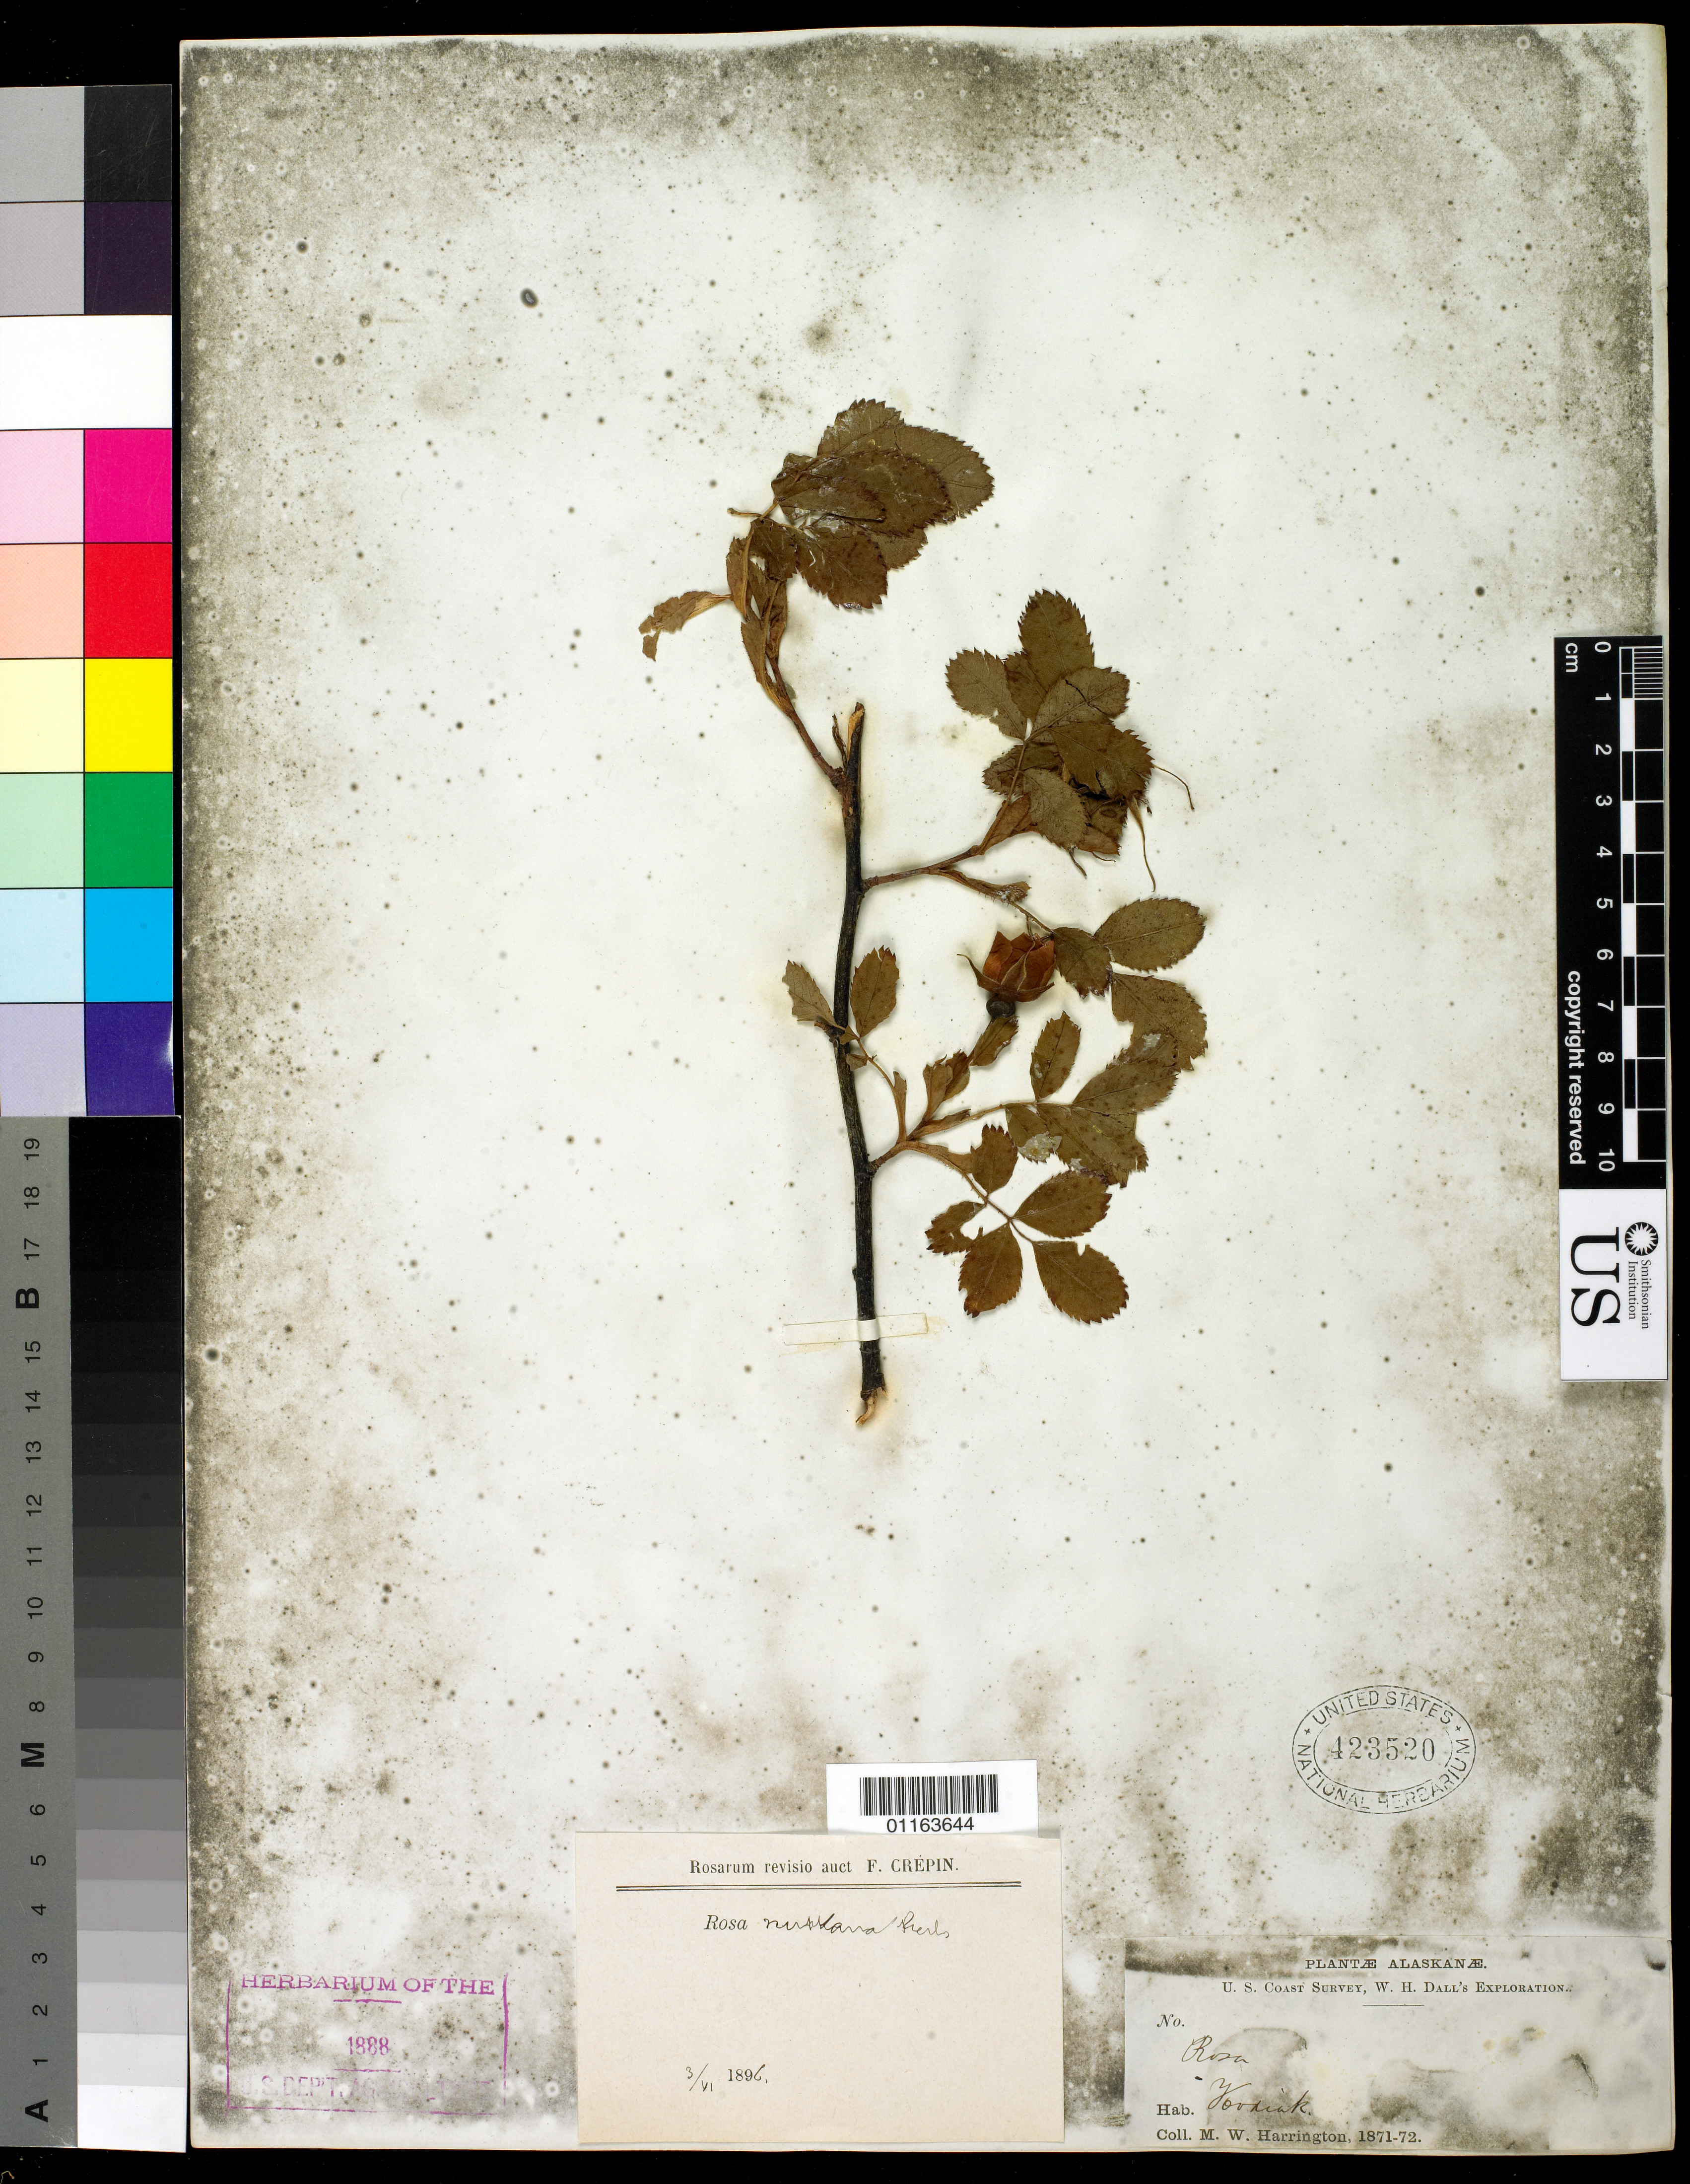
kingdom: Plantae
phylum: Tracheophyta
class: Magnoliopsida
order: Rosales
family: Rosaceae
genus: Rosa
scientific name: Rosa nutkana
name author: C. Presl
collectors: M. W. Harrington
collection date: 1871/1872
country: United States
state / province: Alaska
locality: Kodiak.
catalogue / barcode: US 423520